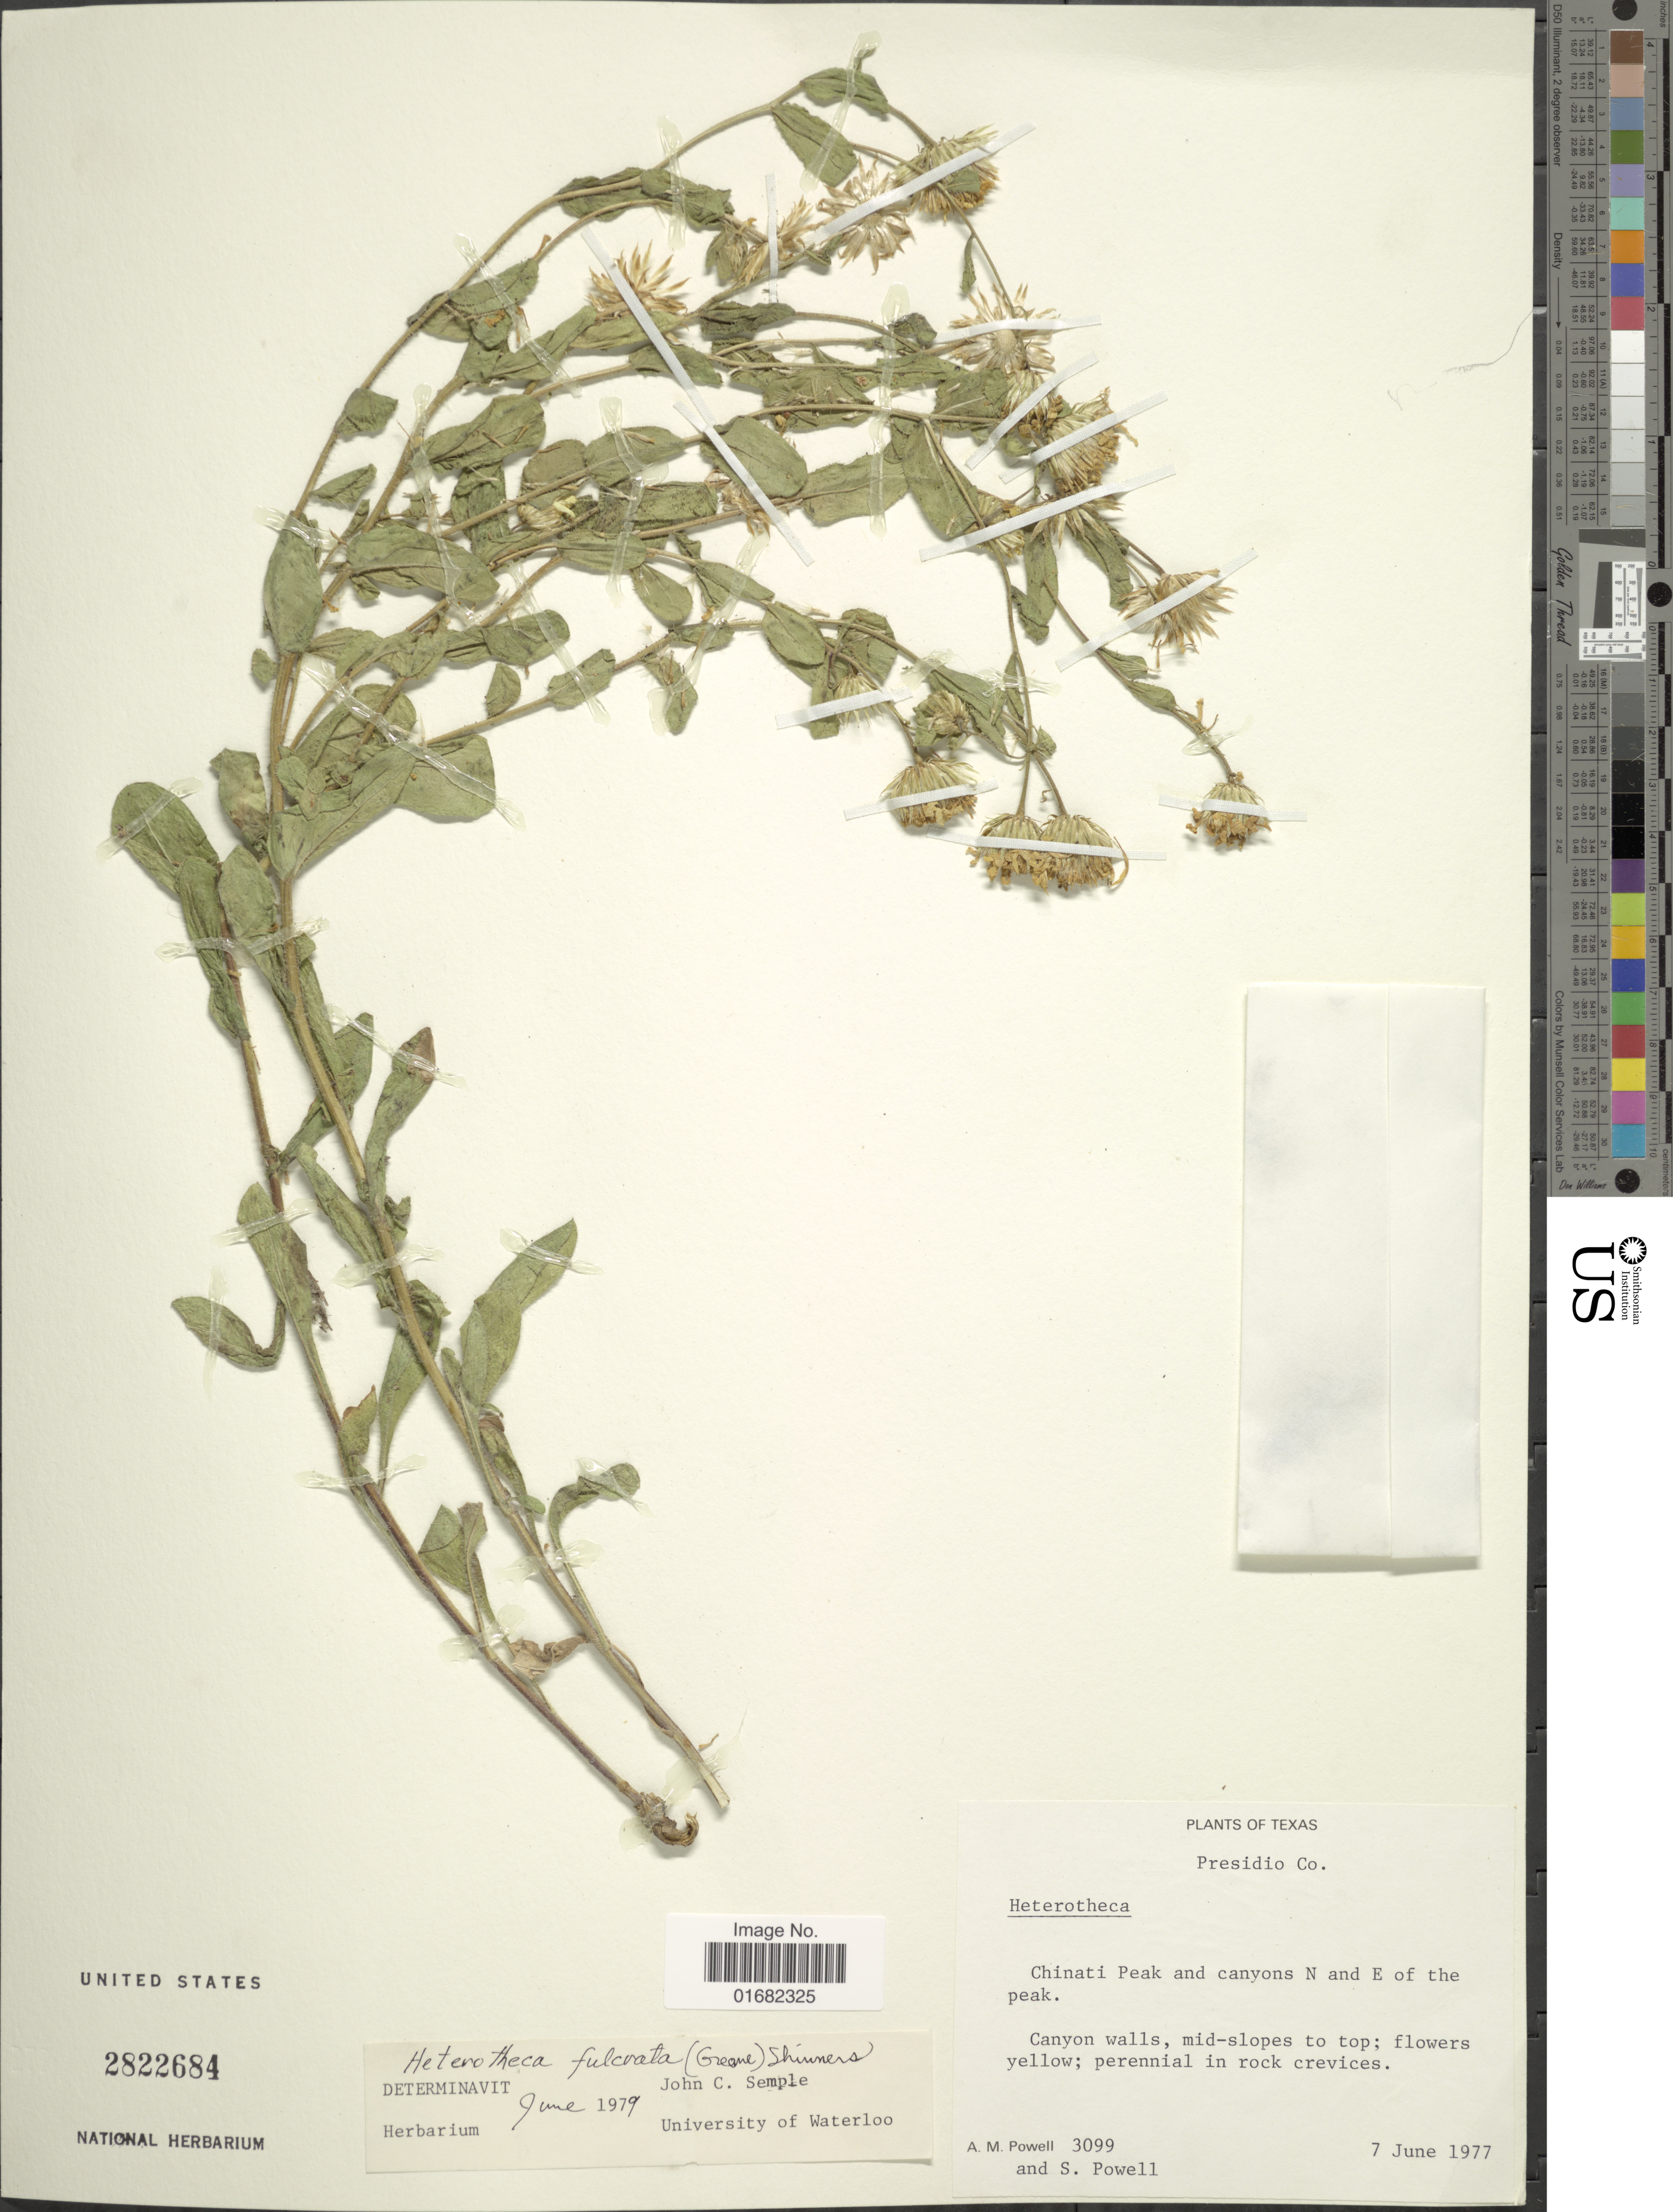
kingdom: Plantae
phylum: Tracheophyta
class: Magnoliopsida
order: Asterales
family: Asteraceae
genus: Heterotheca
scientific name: Heterotheca fulcrata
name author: (Greene) Shinners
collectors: A. M. Powell & S. Powell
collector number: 3099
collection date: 1977-06-07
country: United States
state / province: Texas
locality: Presidio Co. Chinati Peak and canyons N and E of the peak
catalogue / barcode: US 2822684